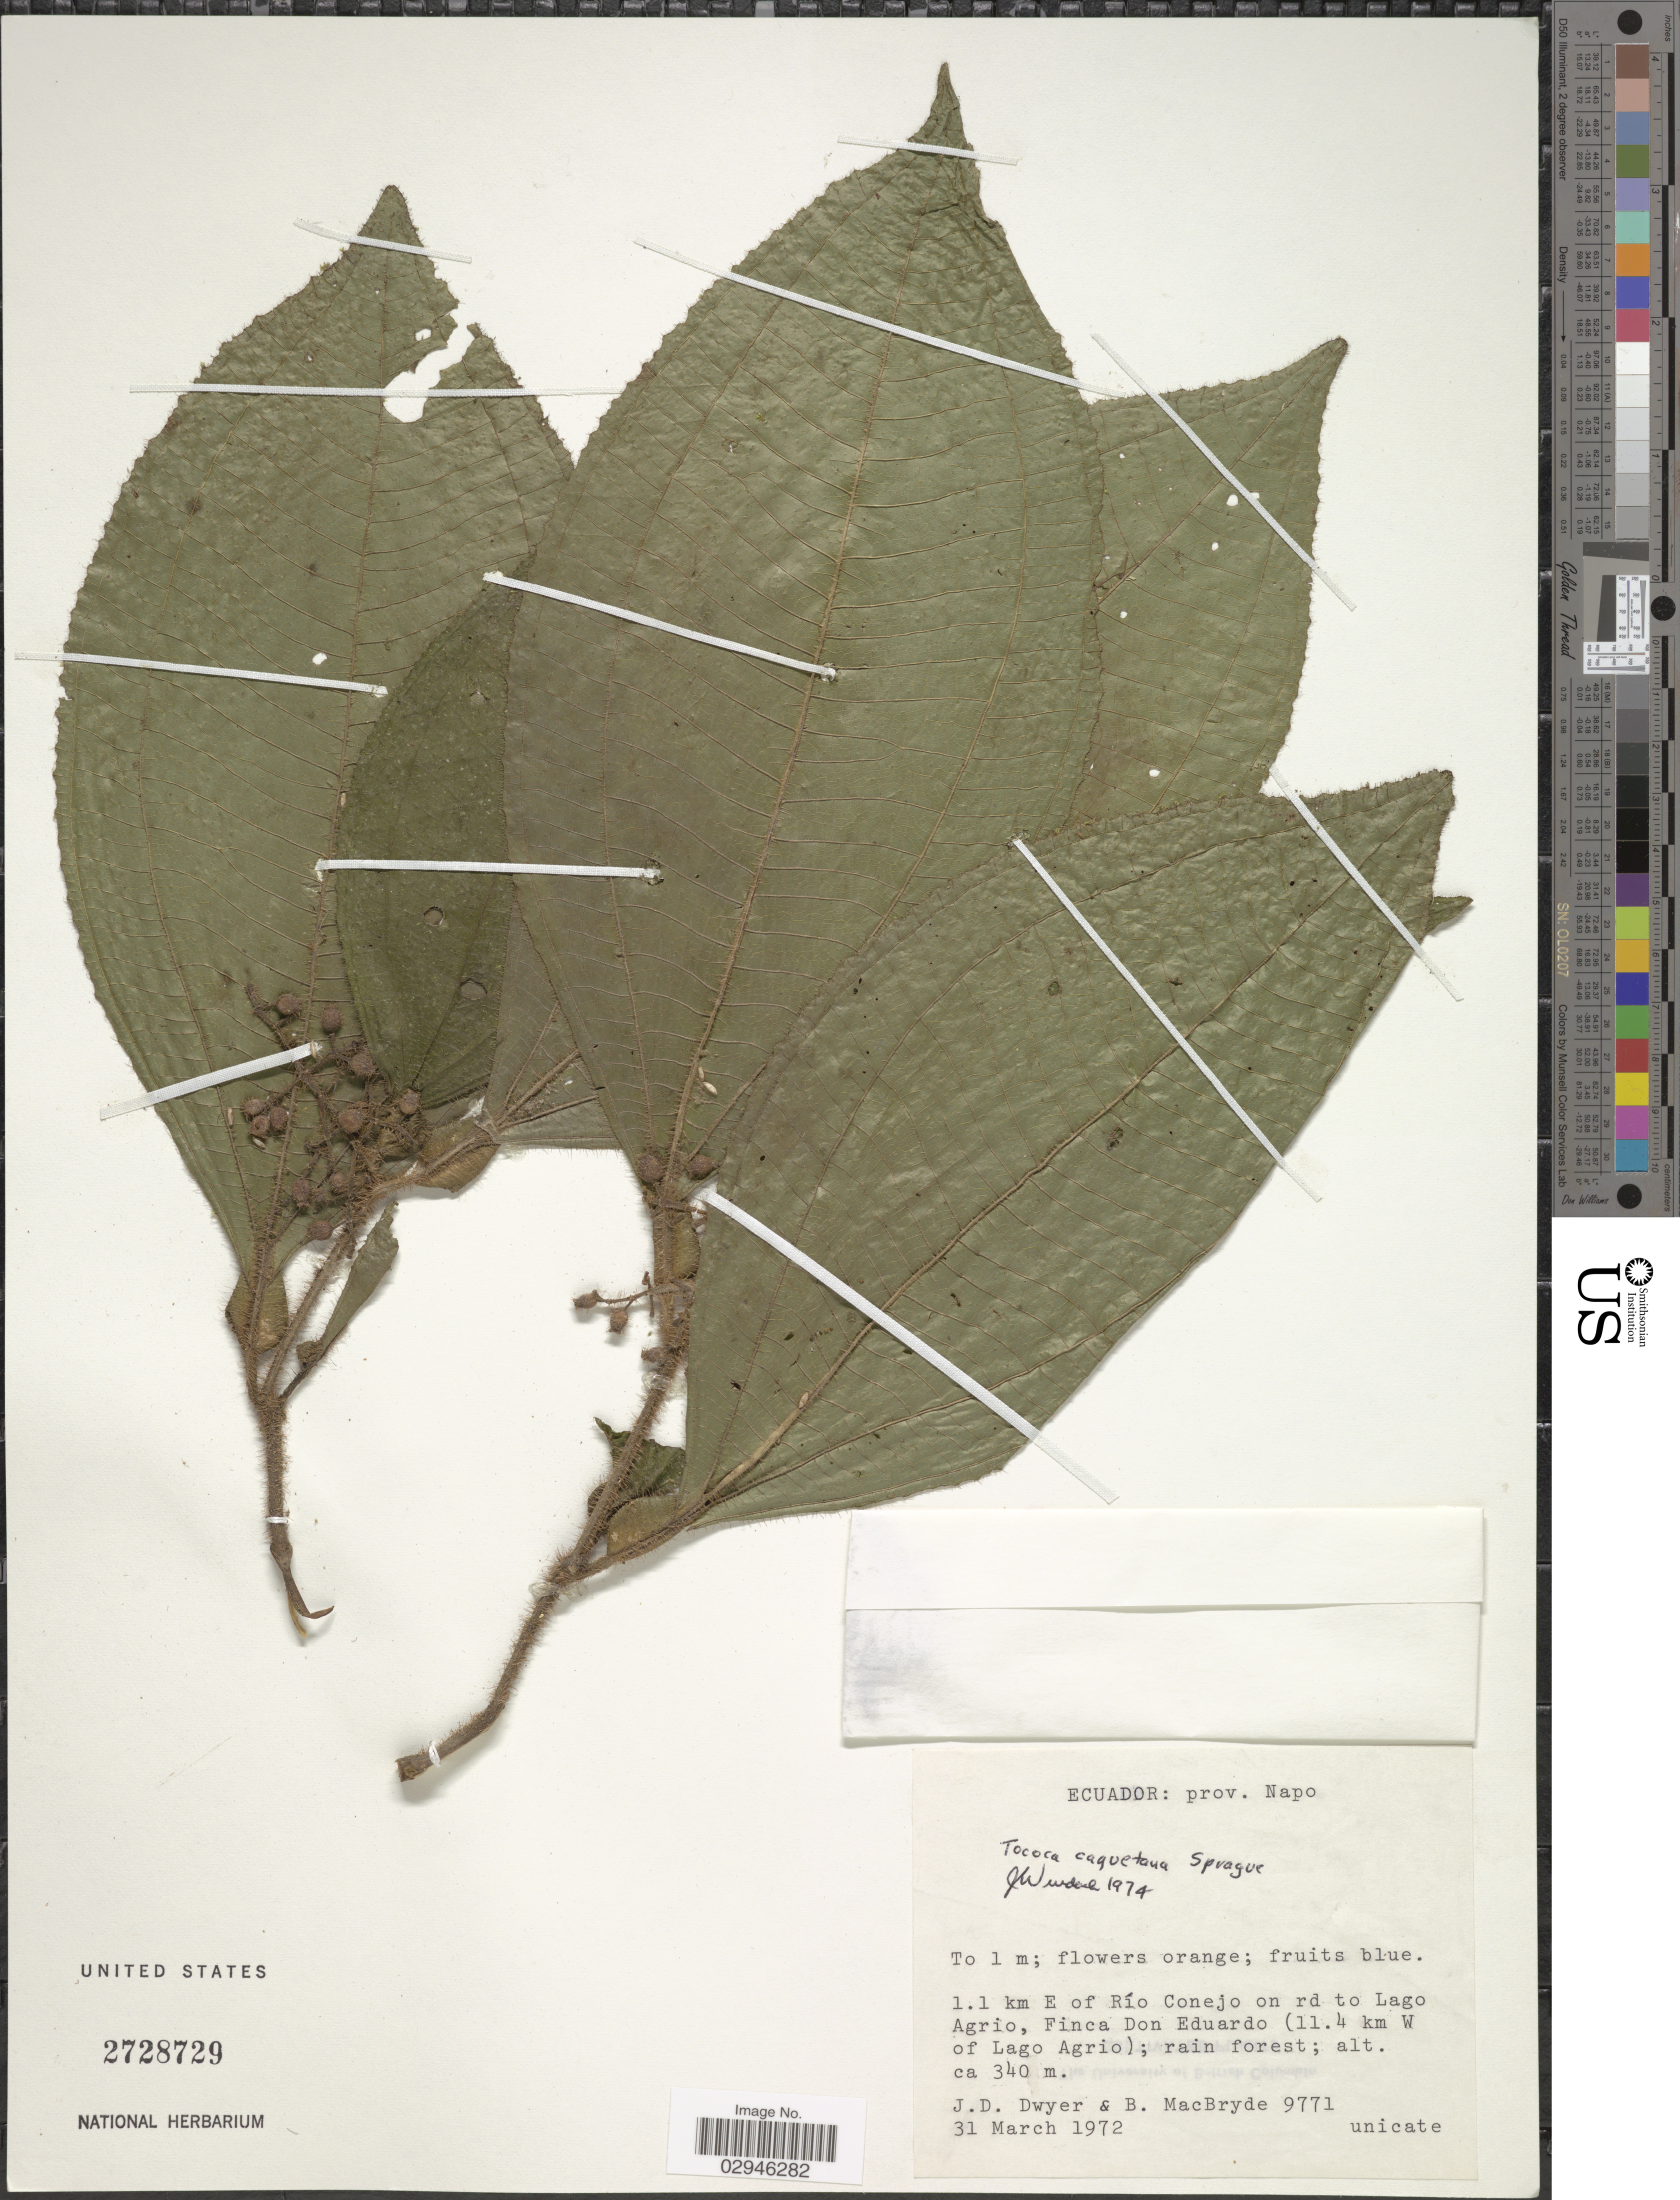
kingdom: Plantae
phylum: Tracheophyta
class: Magnoliopsida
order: Myrtales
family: Melastomataceae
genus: Tococa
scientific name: Tococa caquetana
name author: Sprague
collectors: J. D. Dwyer & B. MacBryde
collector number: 9771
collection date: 1972-03-31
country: Ecuador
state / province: Napo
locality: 1.1 km E of Río Conejo on rd to Lago Agrio, Finca Don Eduardo (11.4 km W of Lago Agrio).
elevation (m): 340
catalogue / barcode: US 2728729